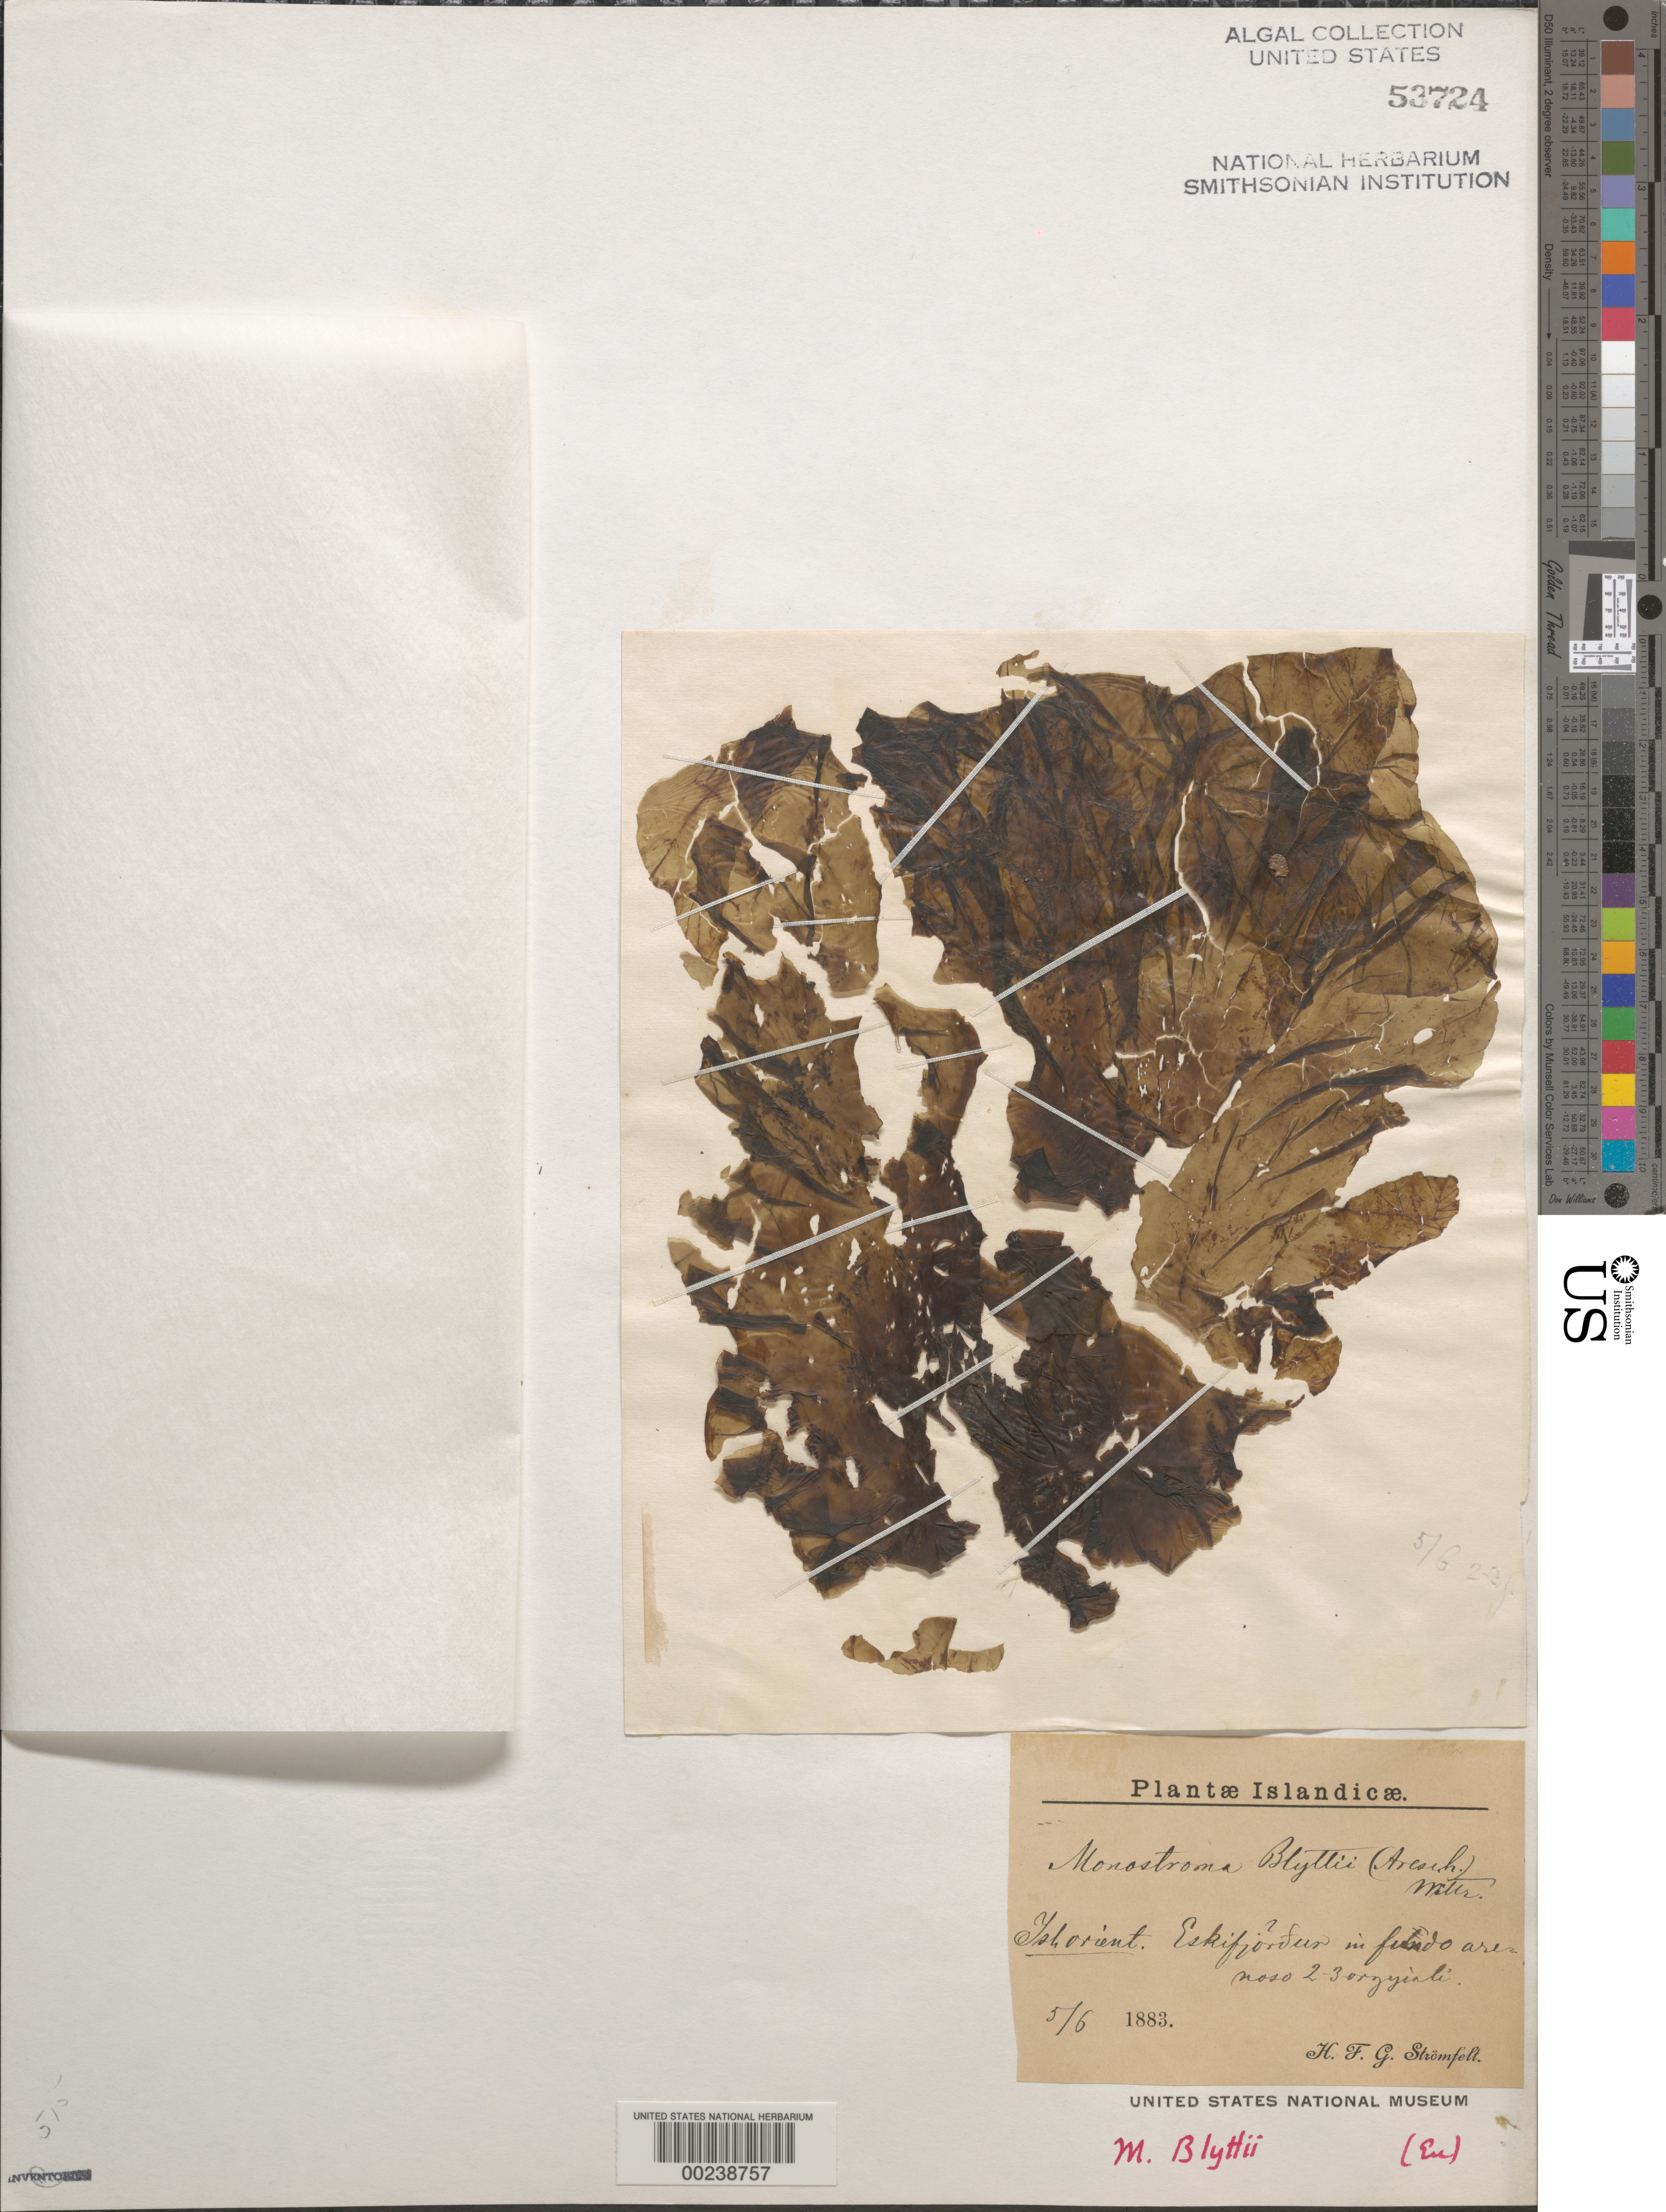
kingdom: Plantae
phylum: Chlorophyta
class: Ulvophyceae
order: Ulvales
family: Ulvaceae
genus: Ulvaria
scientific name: Ulvaria obscura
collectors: H. Stromfelt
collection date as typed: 05 Jun 1883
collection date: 1883-06-05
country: Iceland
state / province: Eastern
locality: Eskifjordhur, east Iceland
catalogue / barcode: US 53724